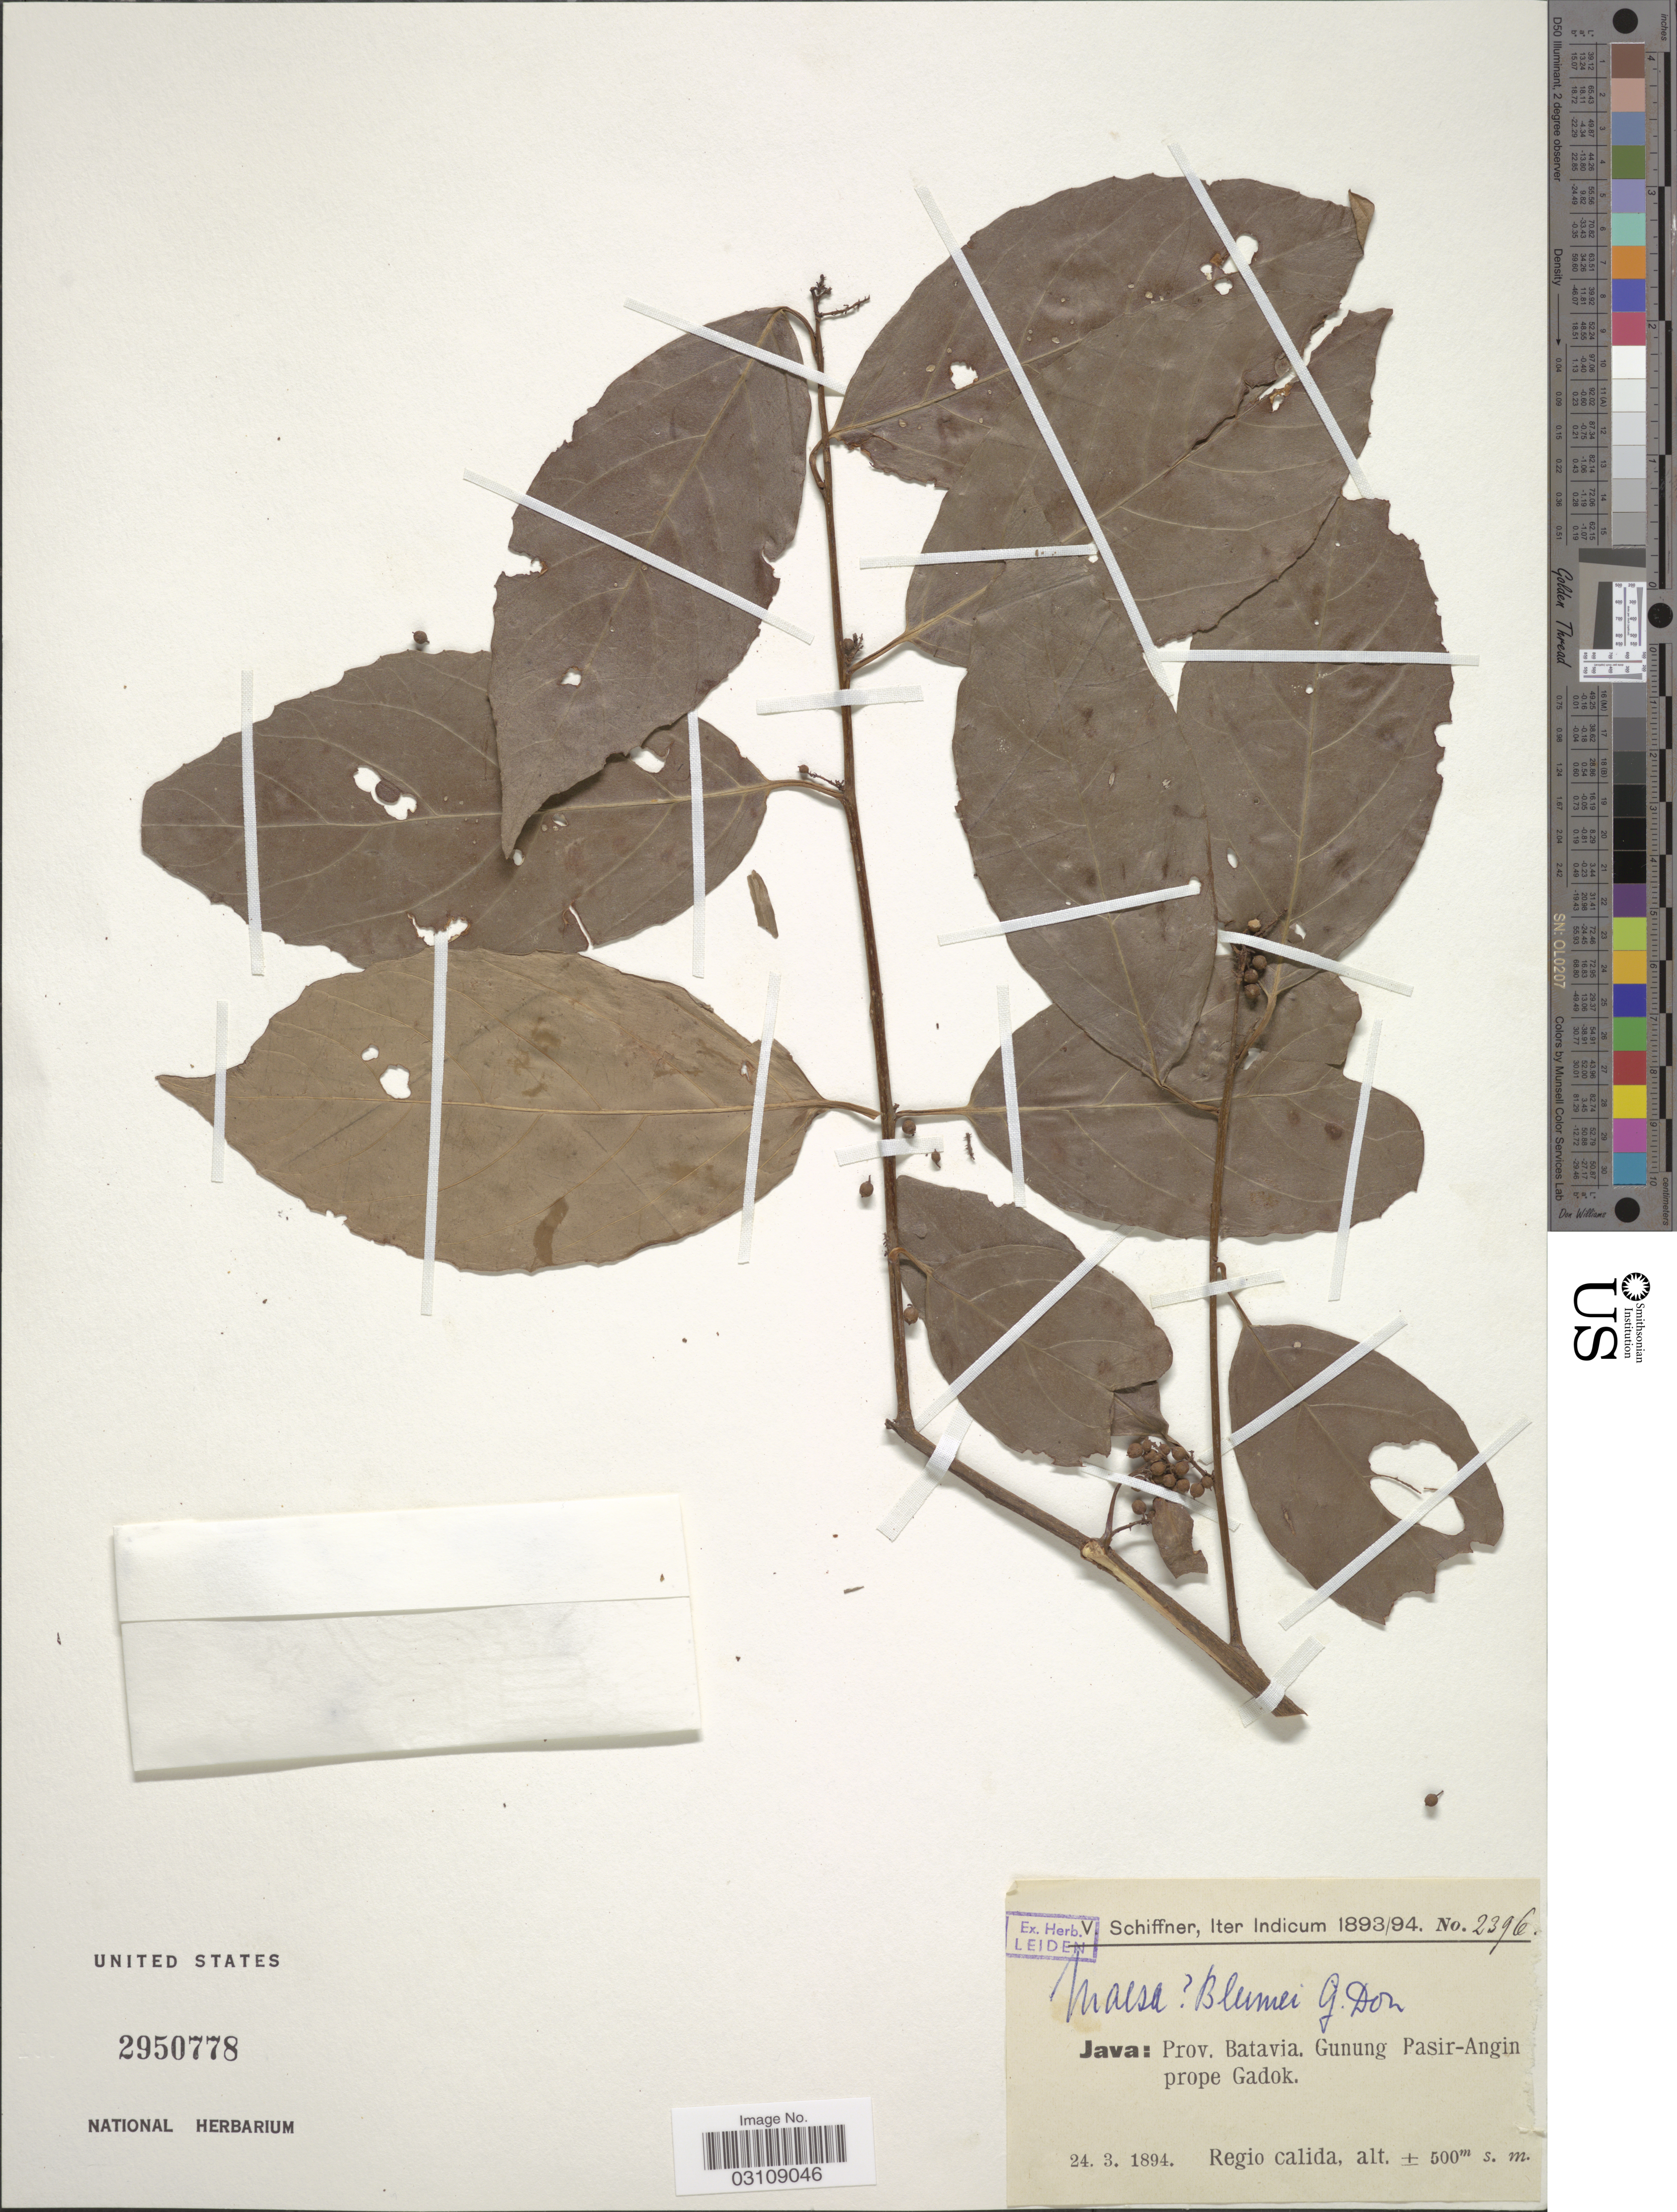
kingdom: Plantae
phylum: Tracheophyta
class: Magnoliopsida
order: Ericales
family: Primulaceae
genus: Maesa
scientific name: Maesa blumei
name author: D. Don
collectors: V. Schiffner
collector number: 2396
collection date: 1894-03-24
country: Indonesia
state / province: Java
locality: Prov. Batavia. Gunung Pasir-Angin prope Gadok.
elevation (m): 500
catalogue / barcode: US 2950778